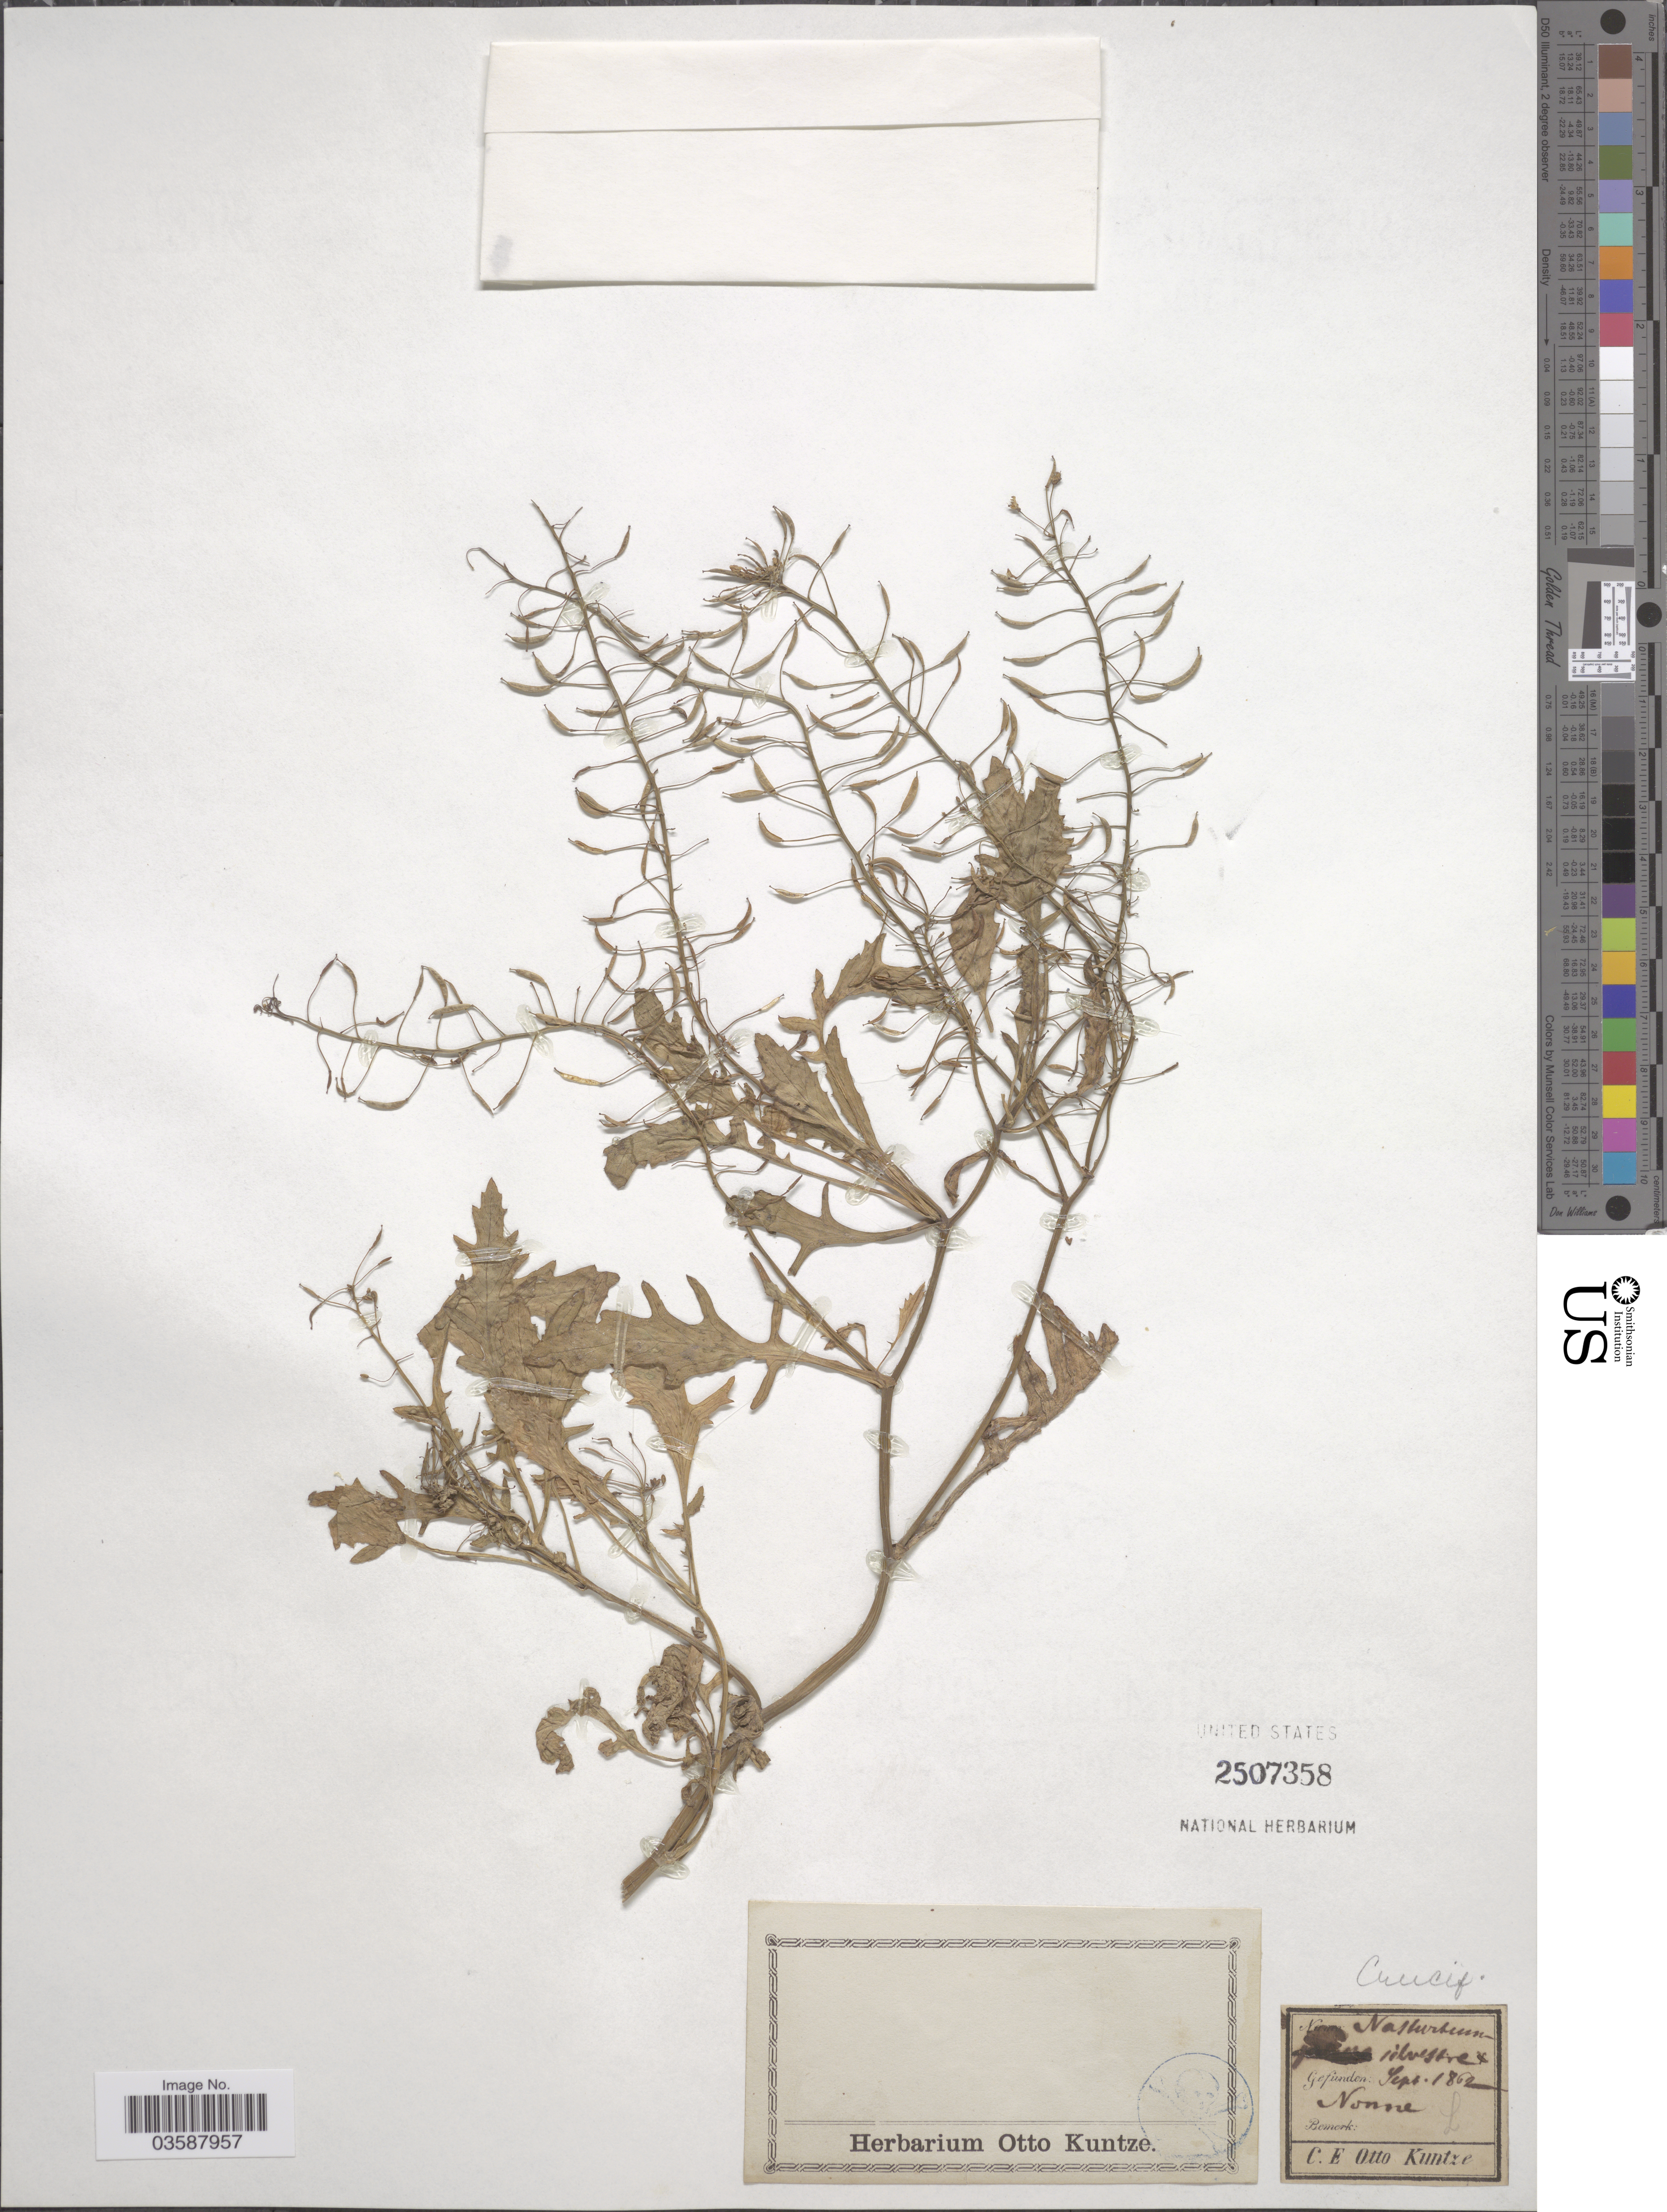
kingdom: Plantae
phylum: Tracheophyta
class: Magnoliopsida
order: Brassicales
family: Brassicaceae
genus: Rorippa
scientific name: Rorippa sylvestris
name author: (L.) Besser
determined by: Strong, M. T., (US), Smithsonian Institution - National Museum of Natural History (UNITED STATES)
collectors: C.E.O. Kuntze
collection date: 1862-09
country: Germany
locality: Nonne.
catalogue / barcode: US 2507358